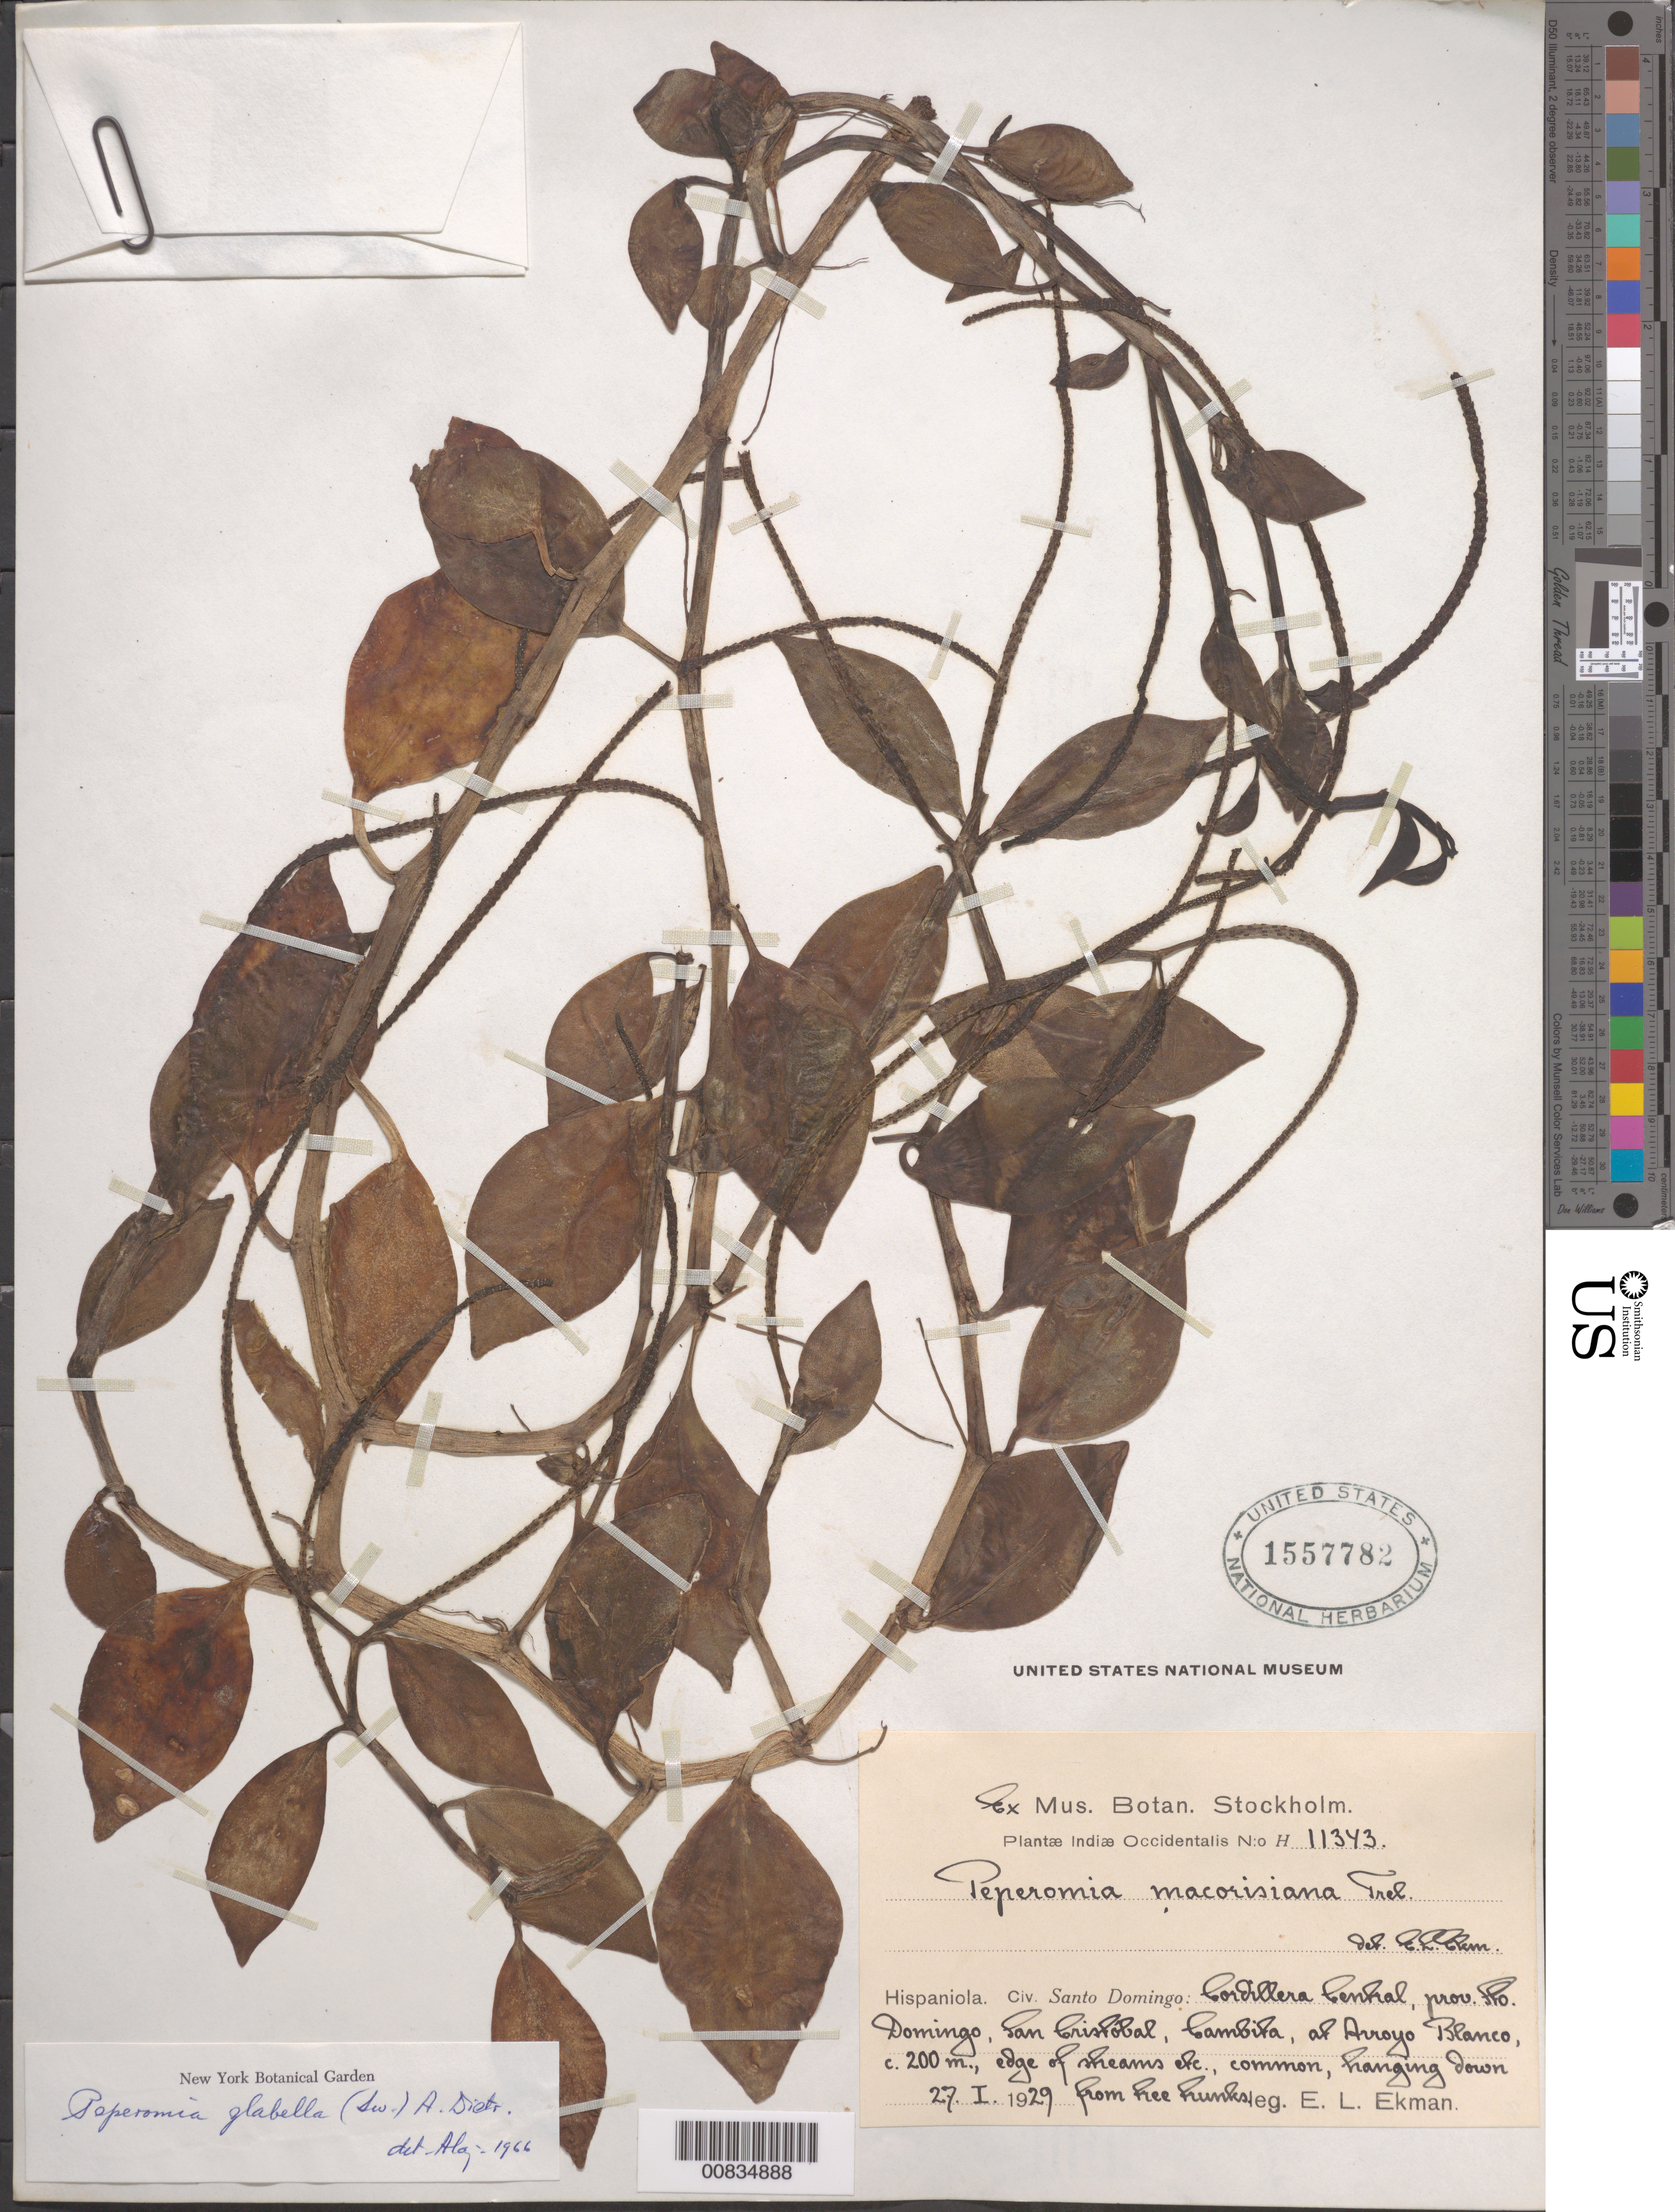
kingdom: Plantae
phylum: Tracheophyta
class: Magnoliopsida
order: Piperales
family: Piperaceae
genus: Peperomia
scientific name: Peperomia glabella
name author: (Sw.) A. Dietr.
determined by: Liogier, Alain H.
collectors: E. L. Ekman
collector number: H 11343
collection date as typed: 27 Jan 1929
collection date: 1929-01-27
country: Dominican Republic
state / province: Distrito Nacional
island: Hispaniola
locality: Cordillera Central, prov. Sto. Domingo (obsolete), San Cristóbal, Cambita, at Arroyo Blanco.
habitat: Hanging down from tree trunks. Edge of streams, etc.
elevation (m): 200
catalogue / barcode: US 1557782